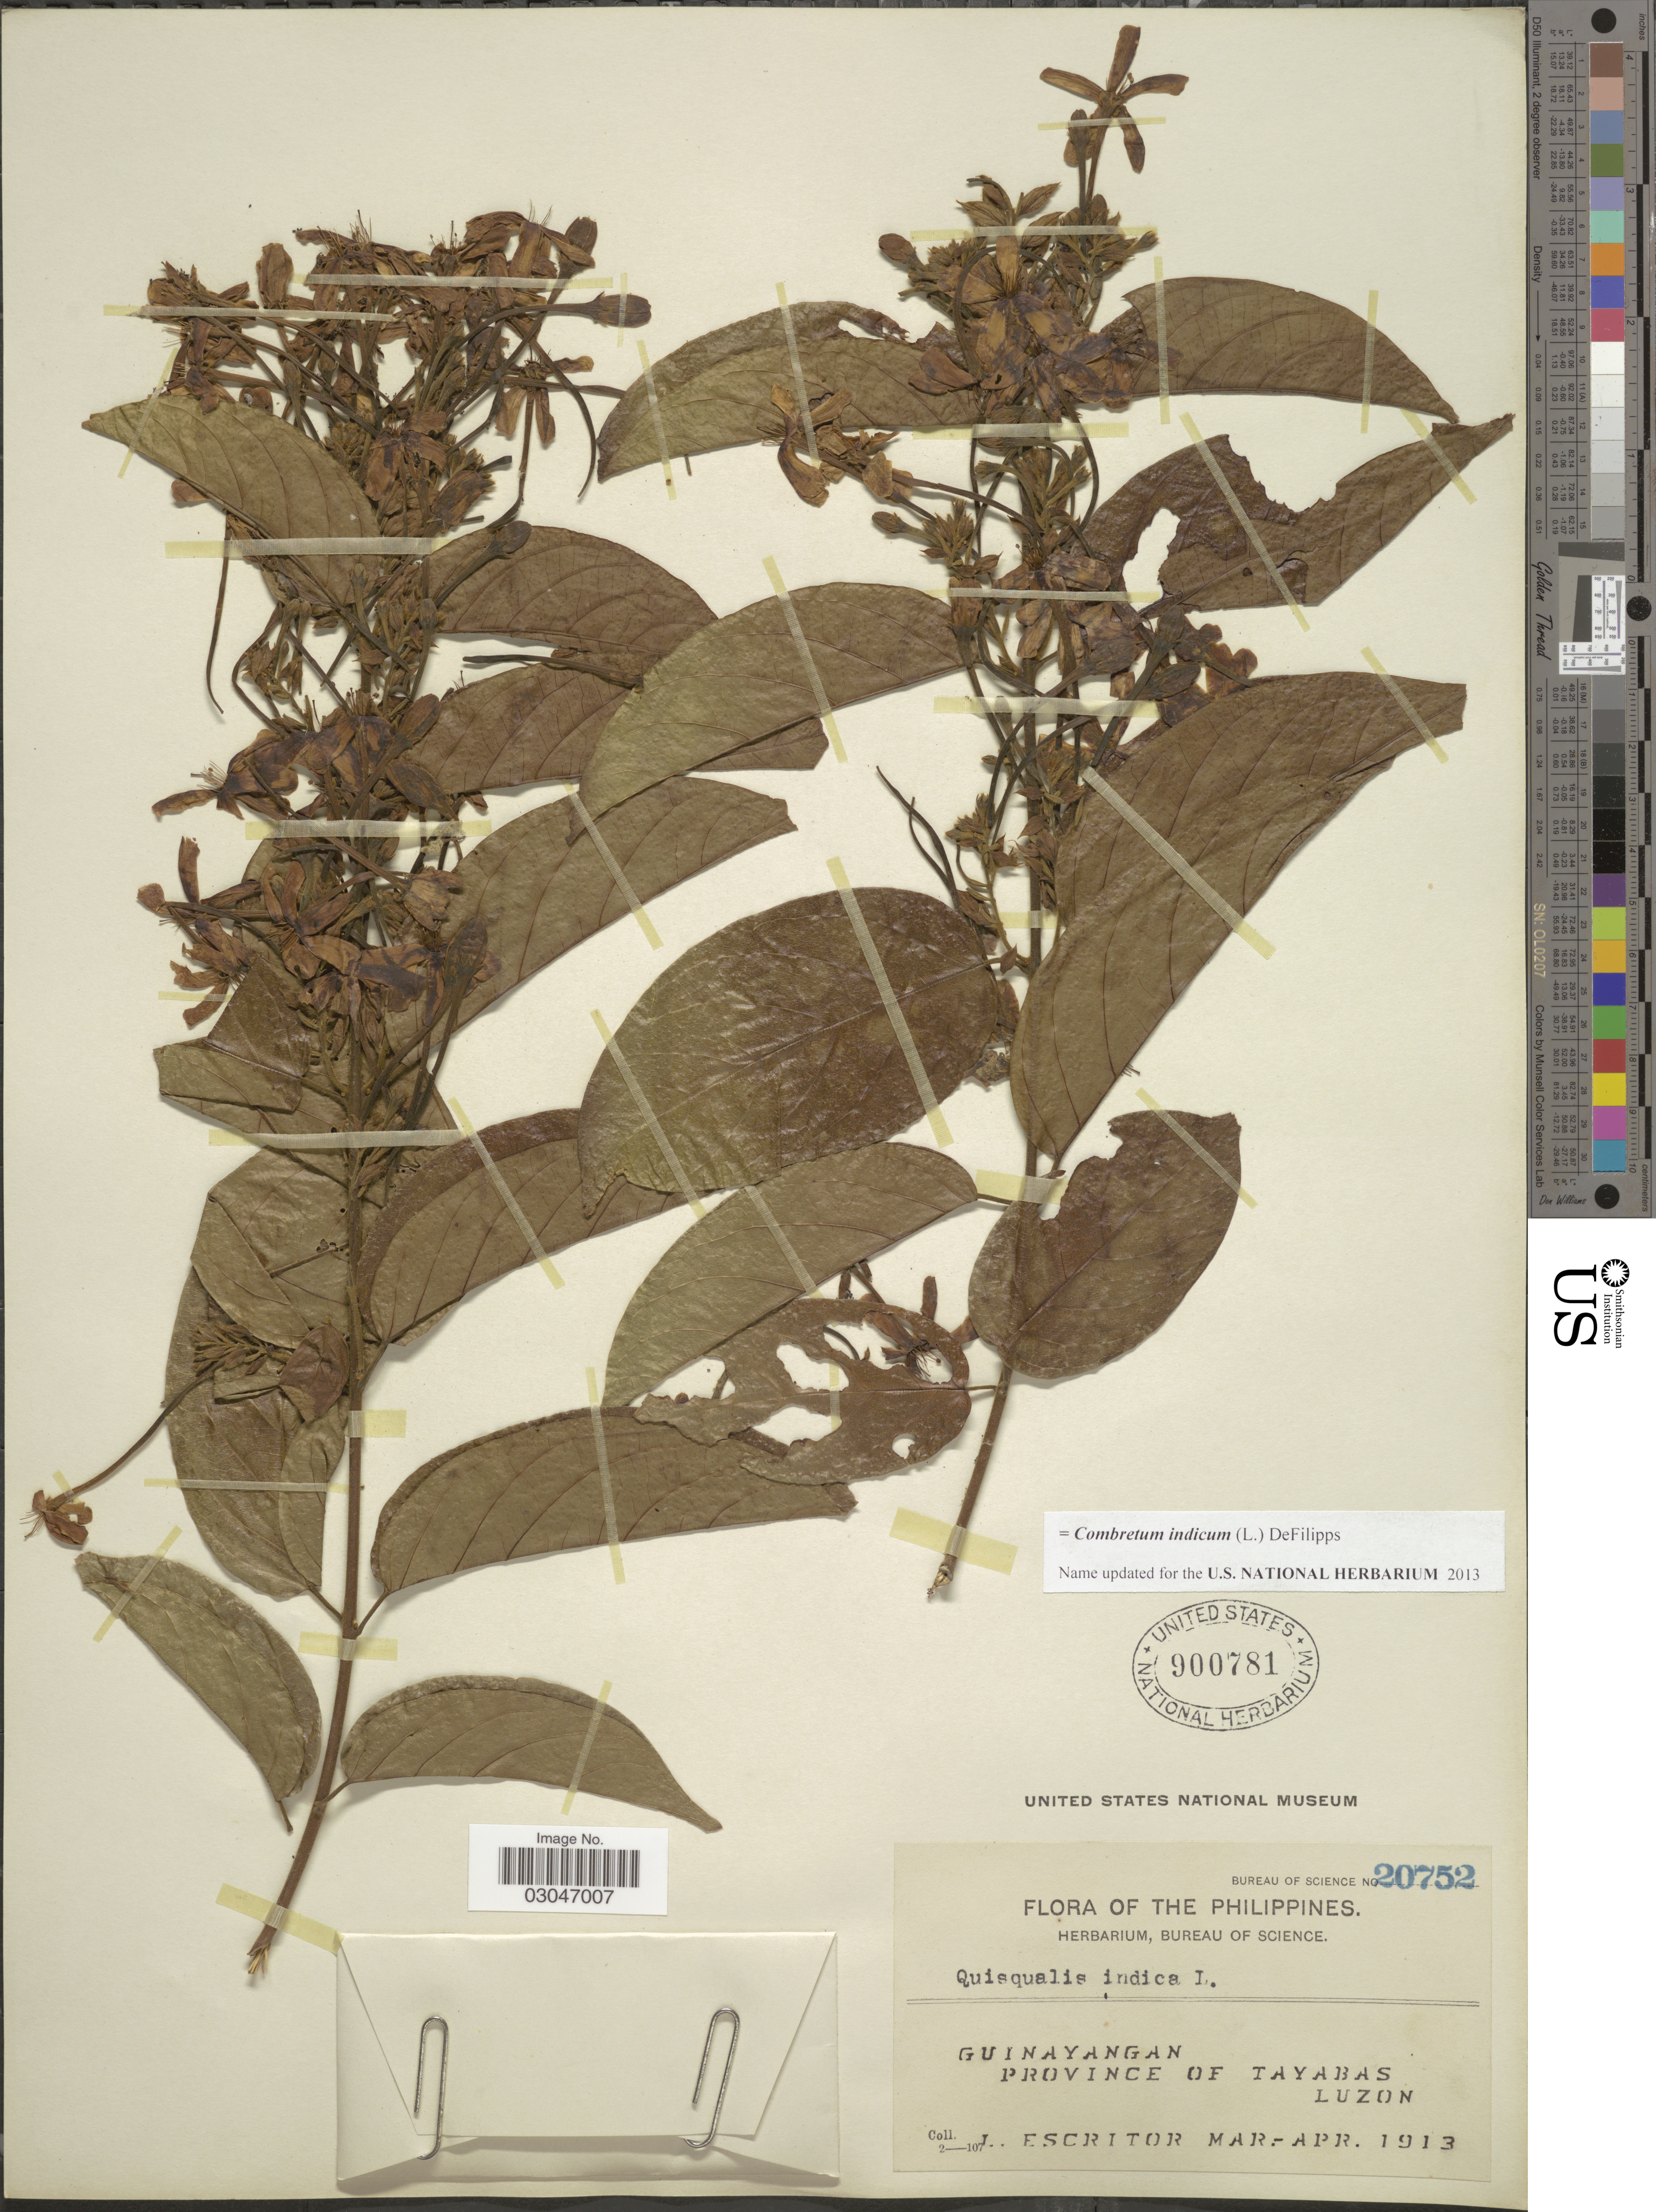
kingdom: Plantae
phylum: Tracheophyta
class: Magnoliopsida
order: Myrtales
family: Combretaceae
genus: Combretum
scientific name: Combretum indicum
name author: (L.) DeFilipps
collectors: L. Escritor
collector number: Bureau of Science 20752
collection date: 1913-03/1913-04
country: Philippines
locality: Guinayangan, Province of Tayabas, Luzon.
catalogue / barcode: US 900781